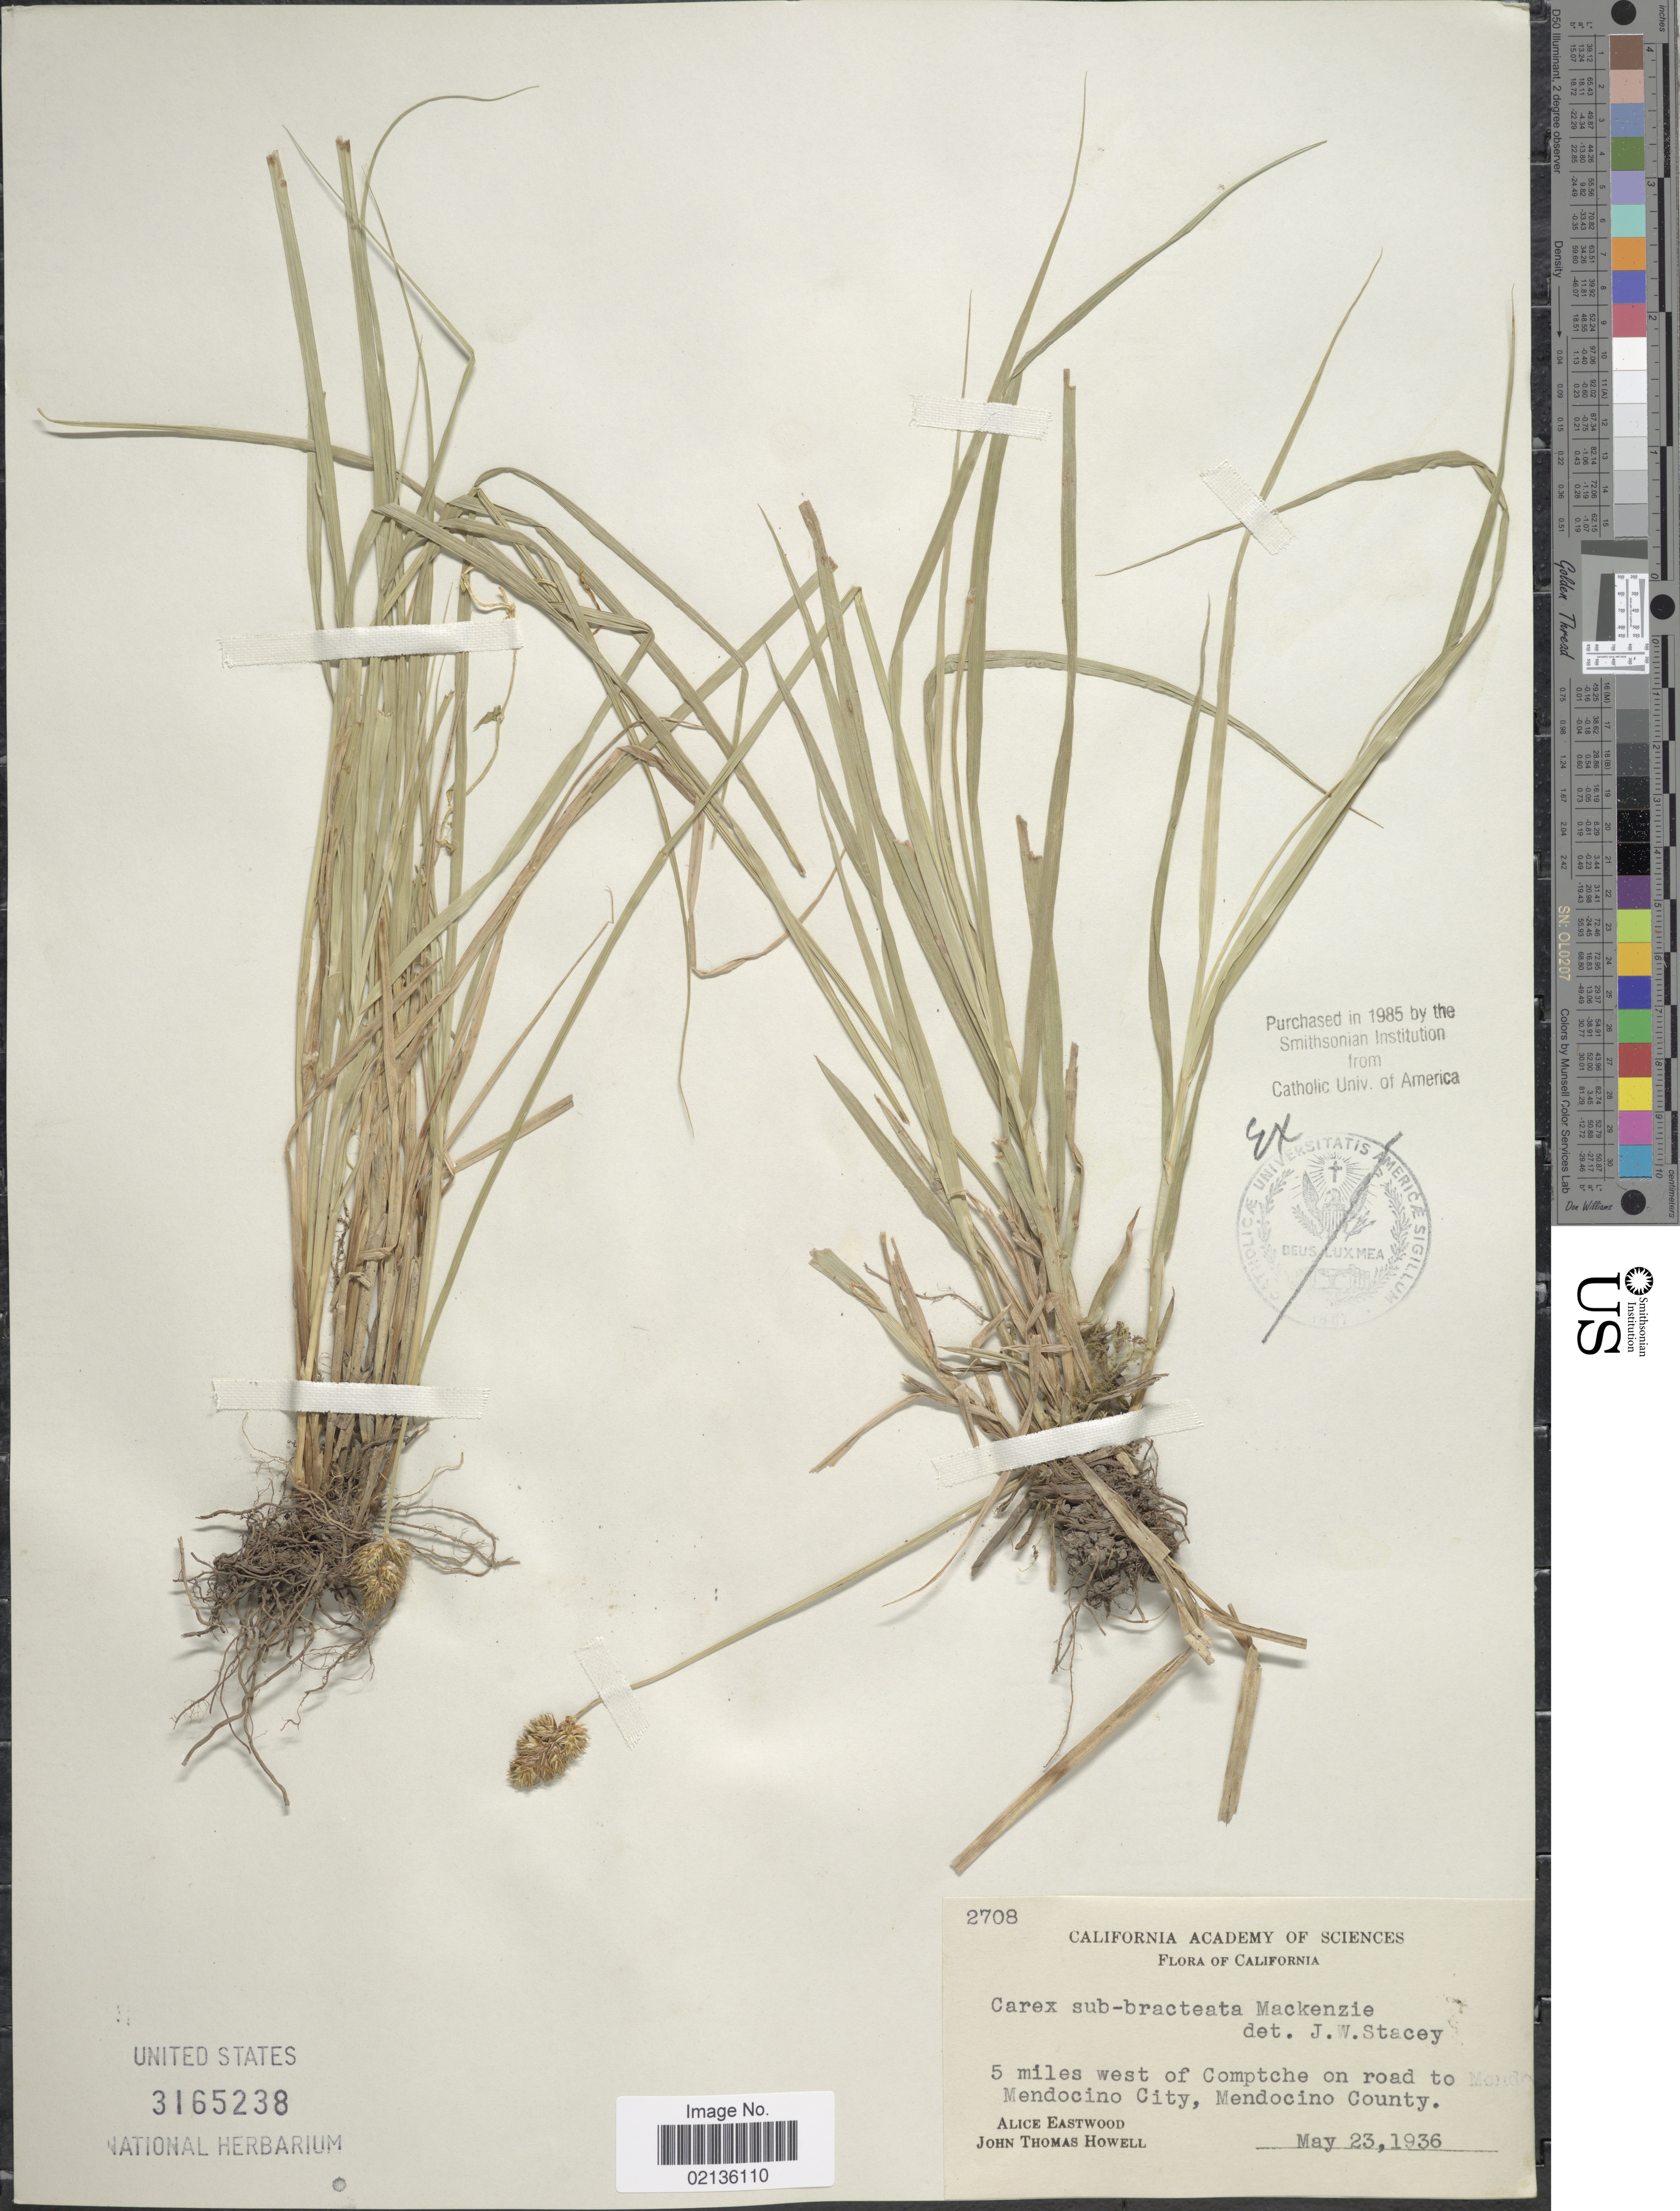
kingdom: Plantae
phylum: Tracheophyta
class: Liliopsida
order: Poales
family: Cyperaceae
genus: Carex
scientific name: Carex subbracteata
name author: Mack.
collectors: A. Eastwood & J. T. Howell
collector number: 2708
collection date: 1936-05-23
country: United States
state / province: California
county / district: Mendocino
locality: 5 miles west of Comptche on road to Mendocino City, Mendocino County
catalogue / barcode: US 3165238